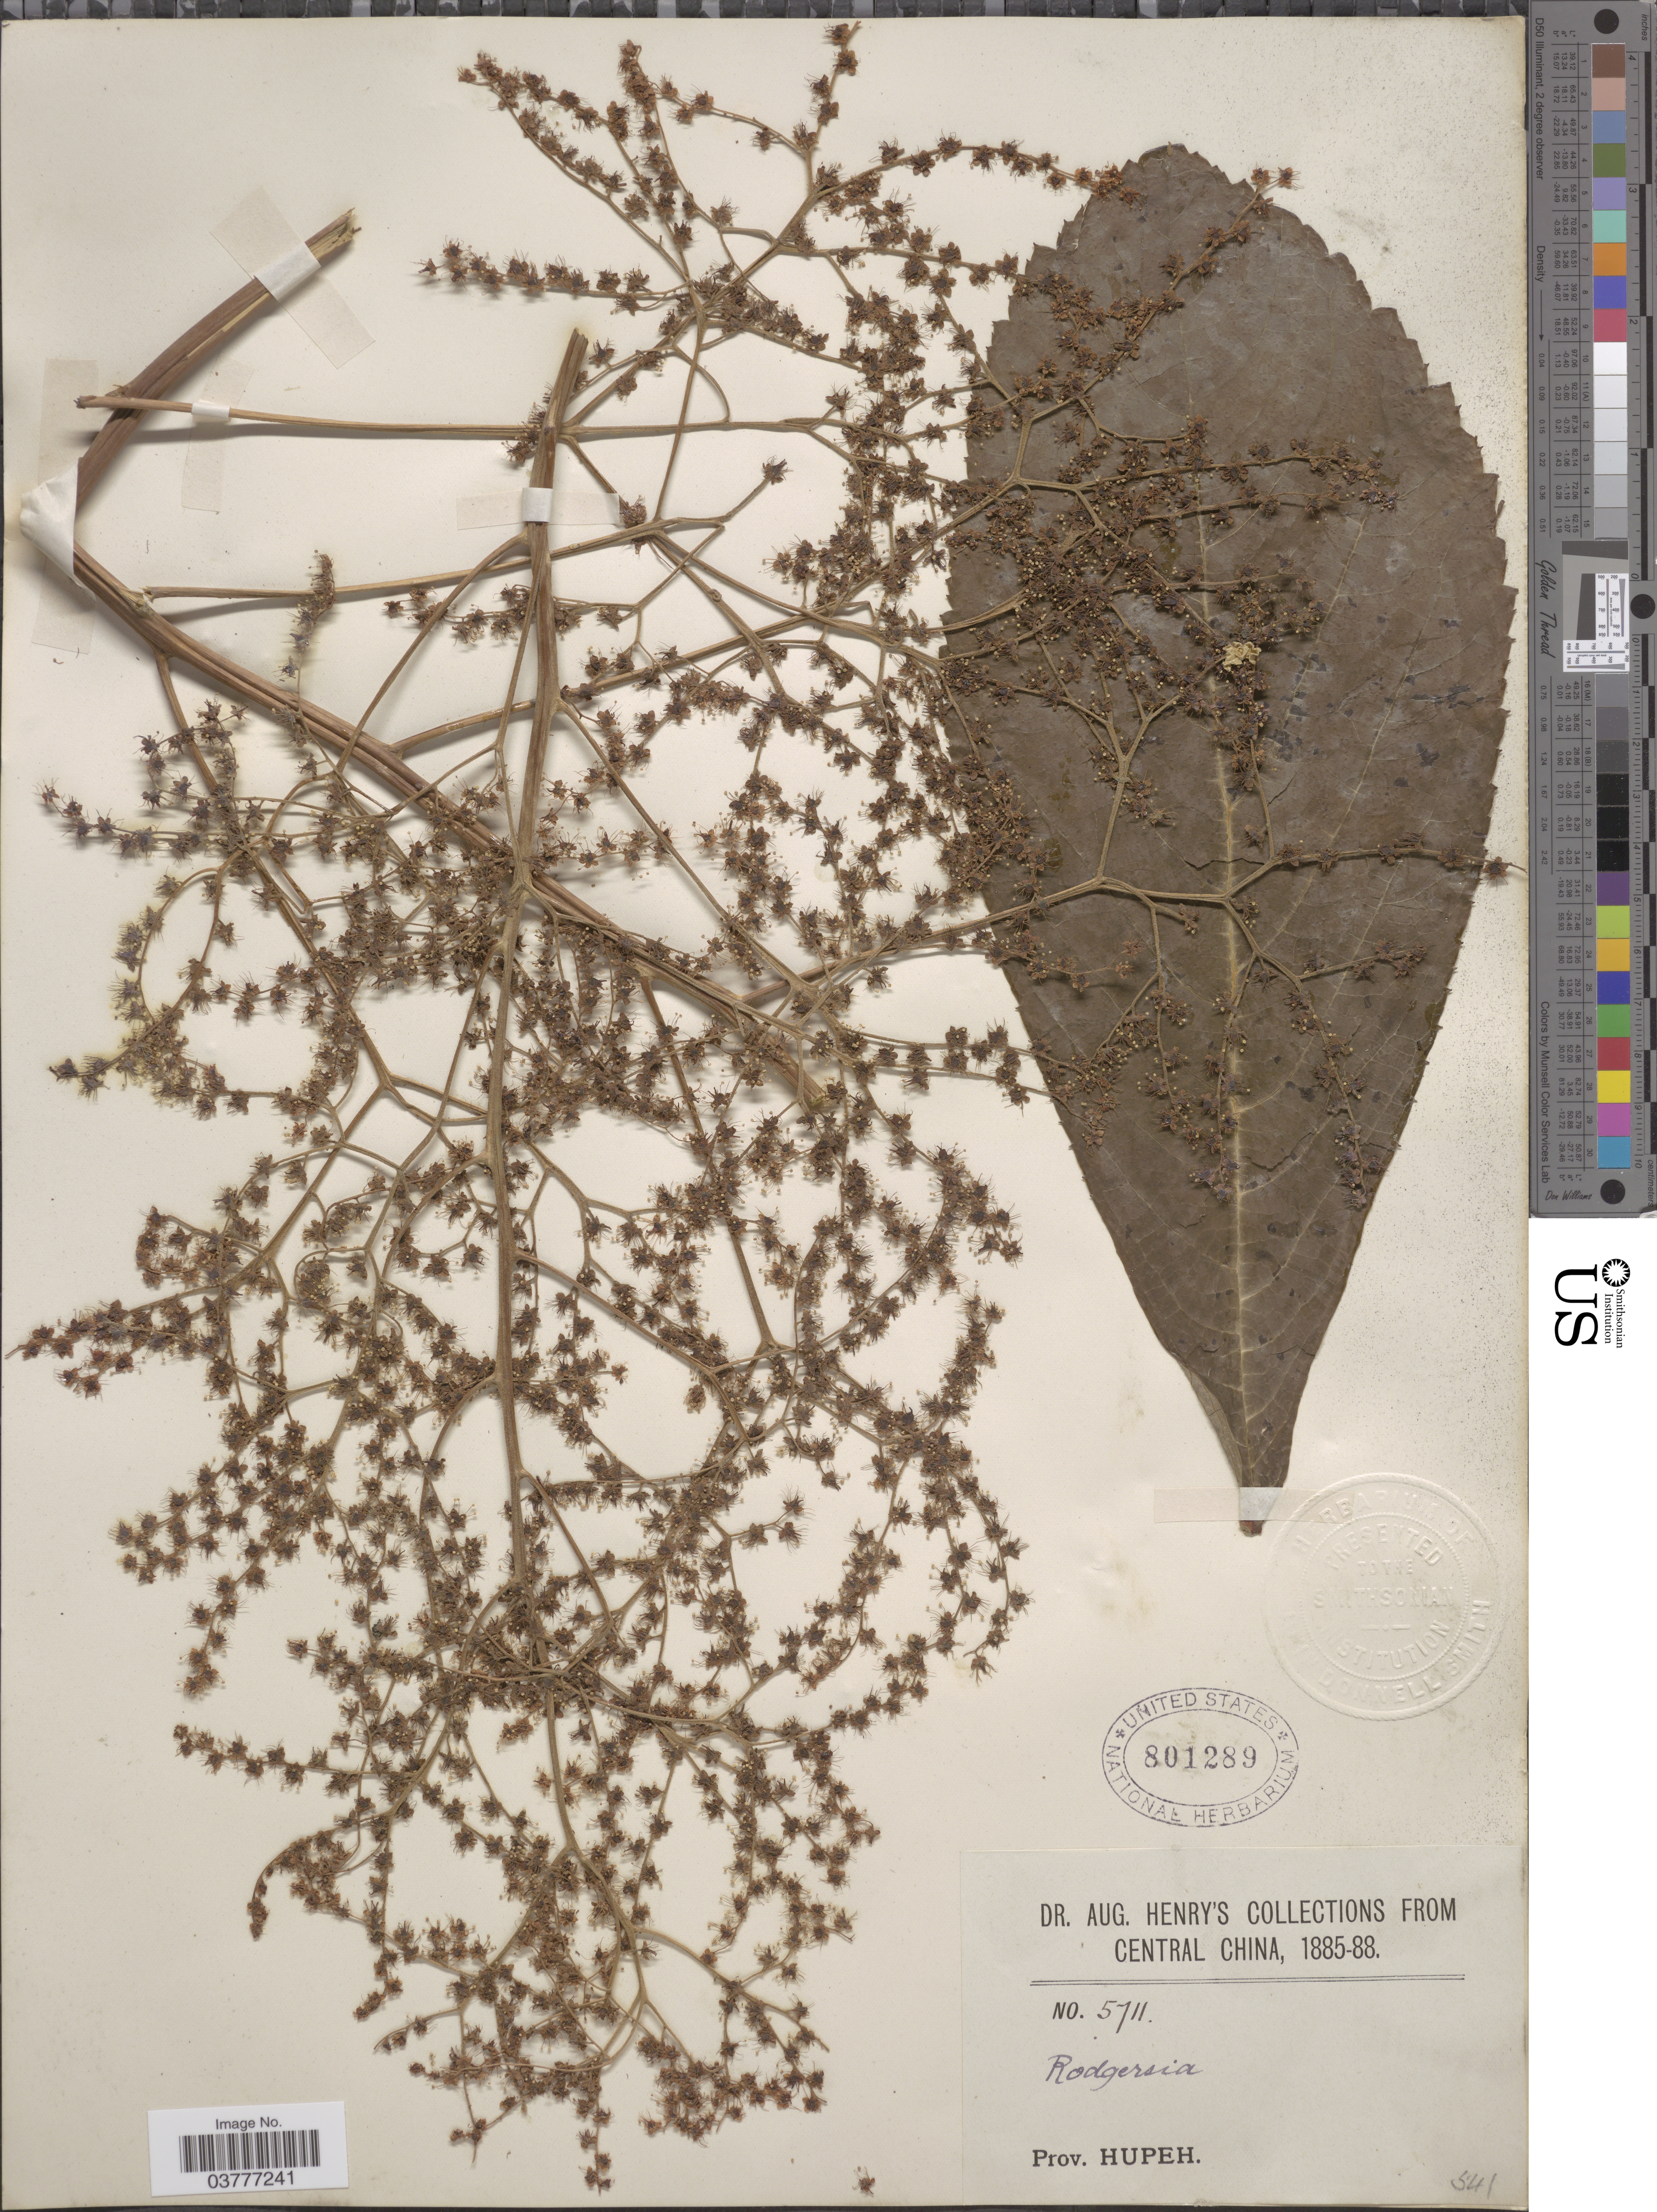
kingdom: Plantae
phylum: Tracheophyta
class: Magnoliopsida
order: Saxifragales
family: Saxifragaceae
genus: Rodgersia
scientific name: Rodgersia sp.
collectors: A. Henry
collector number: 5711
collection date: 1885/1888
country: China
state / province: Hubei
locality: Central China. Prov. Hupeh.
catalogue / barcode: US 801289